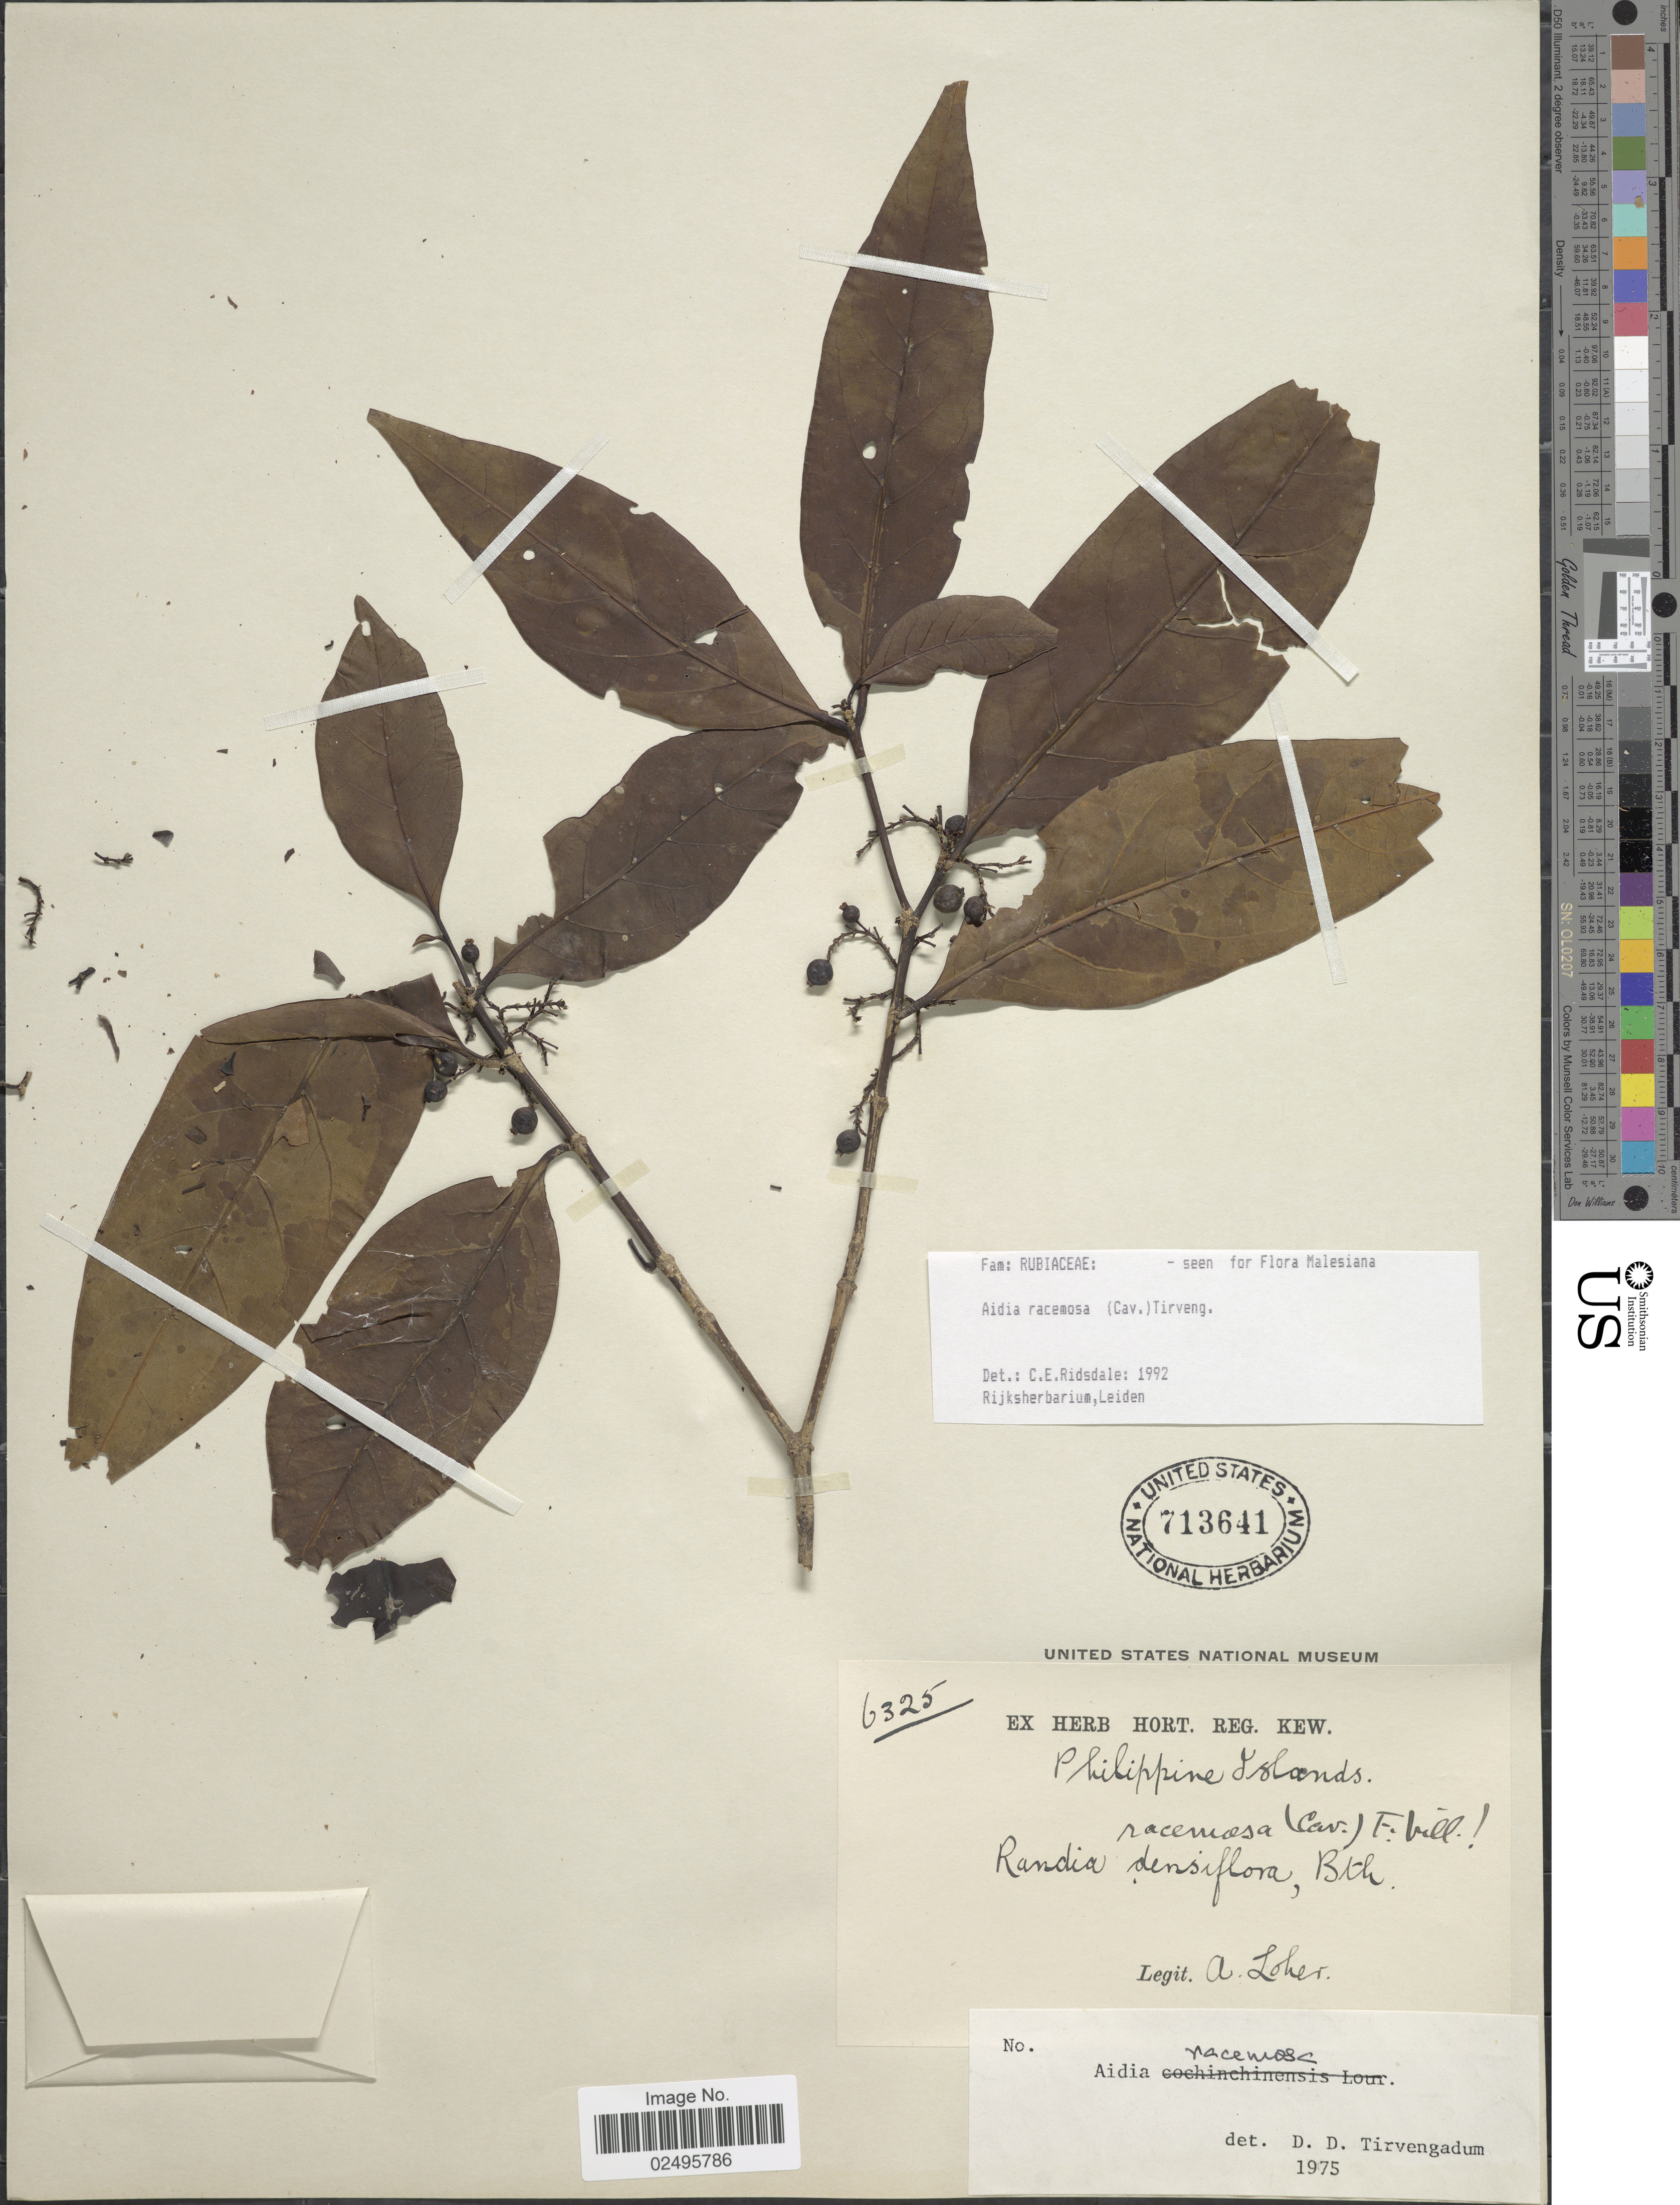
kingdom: Plantae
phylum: Tracheophyta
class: Magnoliopsida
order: Gentianales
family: Rubiaceae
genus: Aidia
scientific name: Aidia racemosa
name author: (Cav.) Tirv.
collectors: A. Loher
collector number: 6325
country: Philippines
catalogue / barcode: US 713641